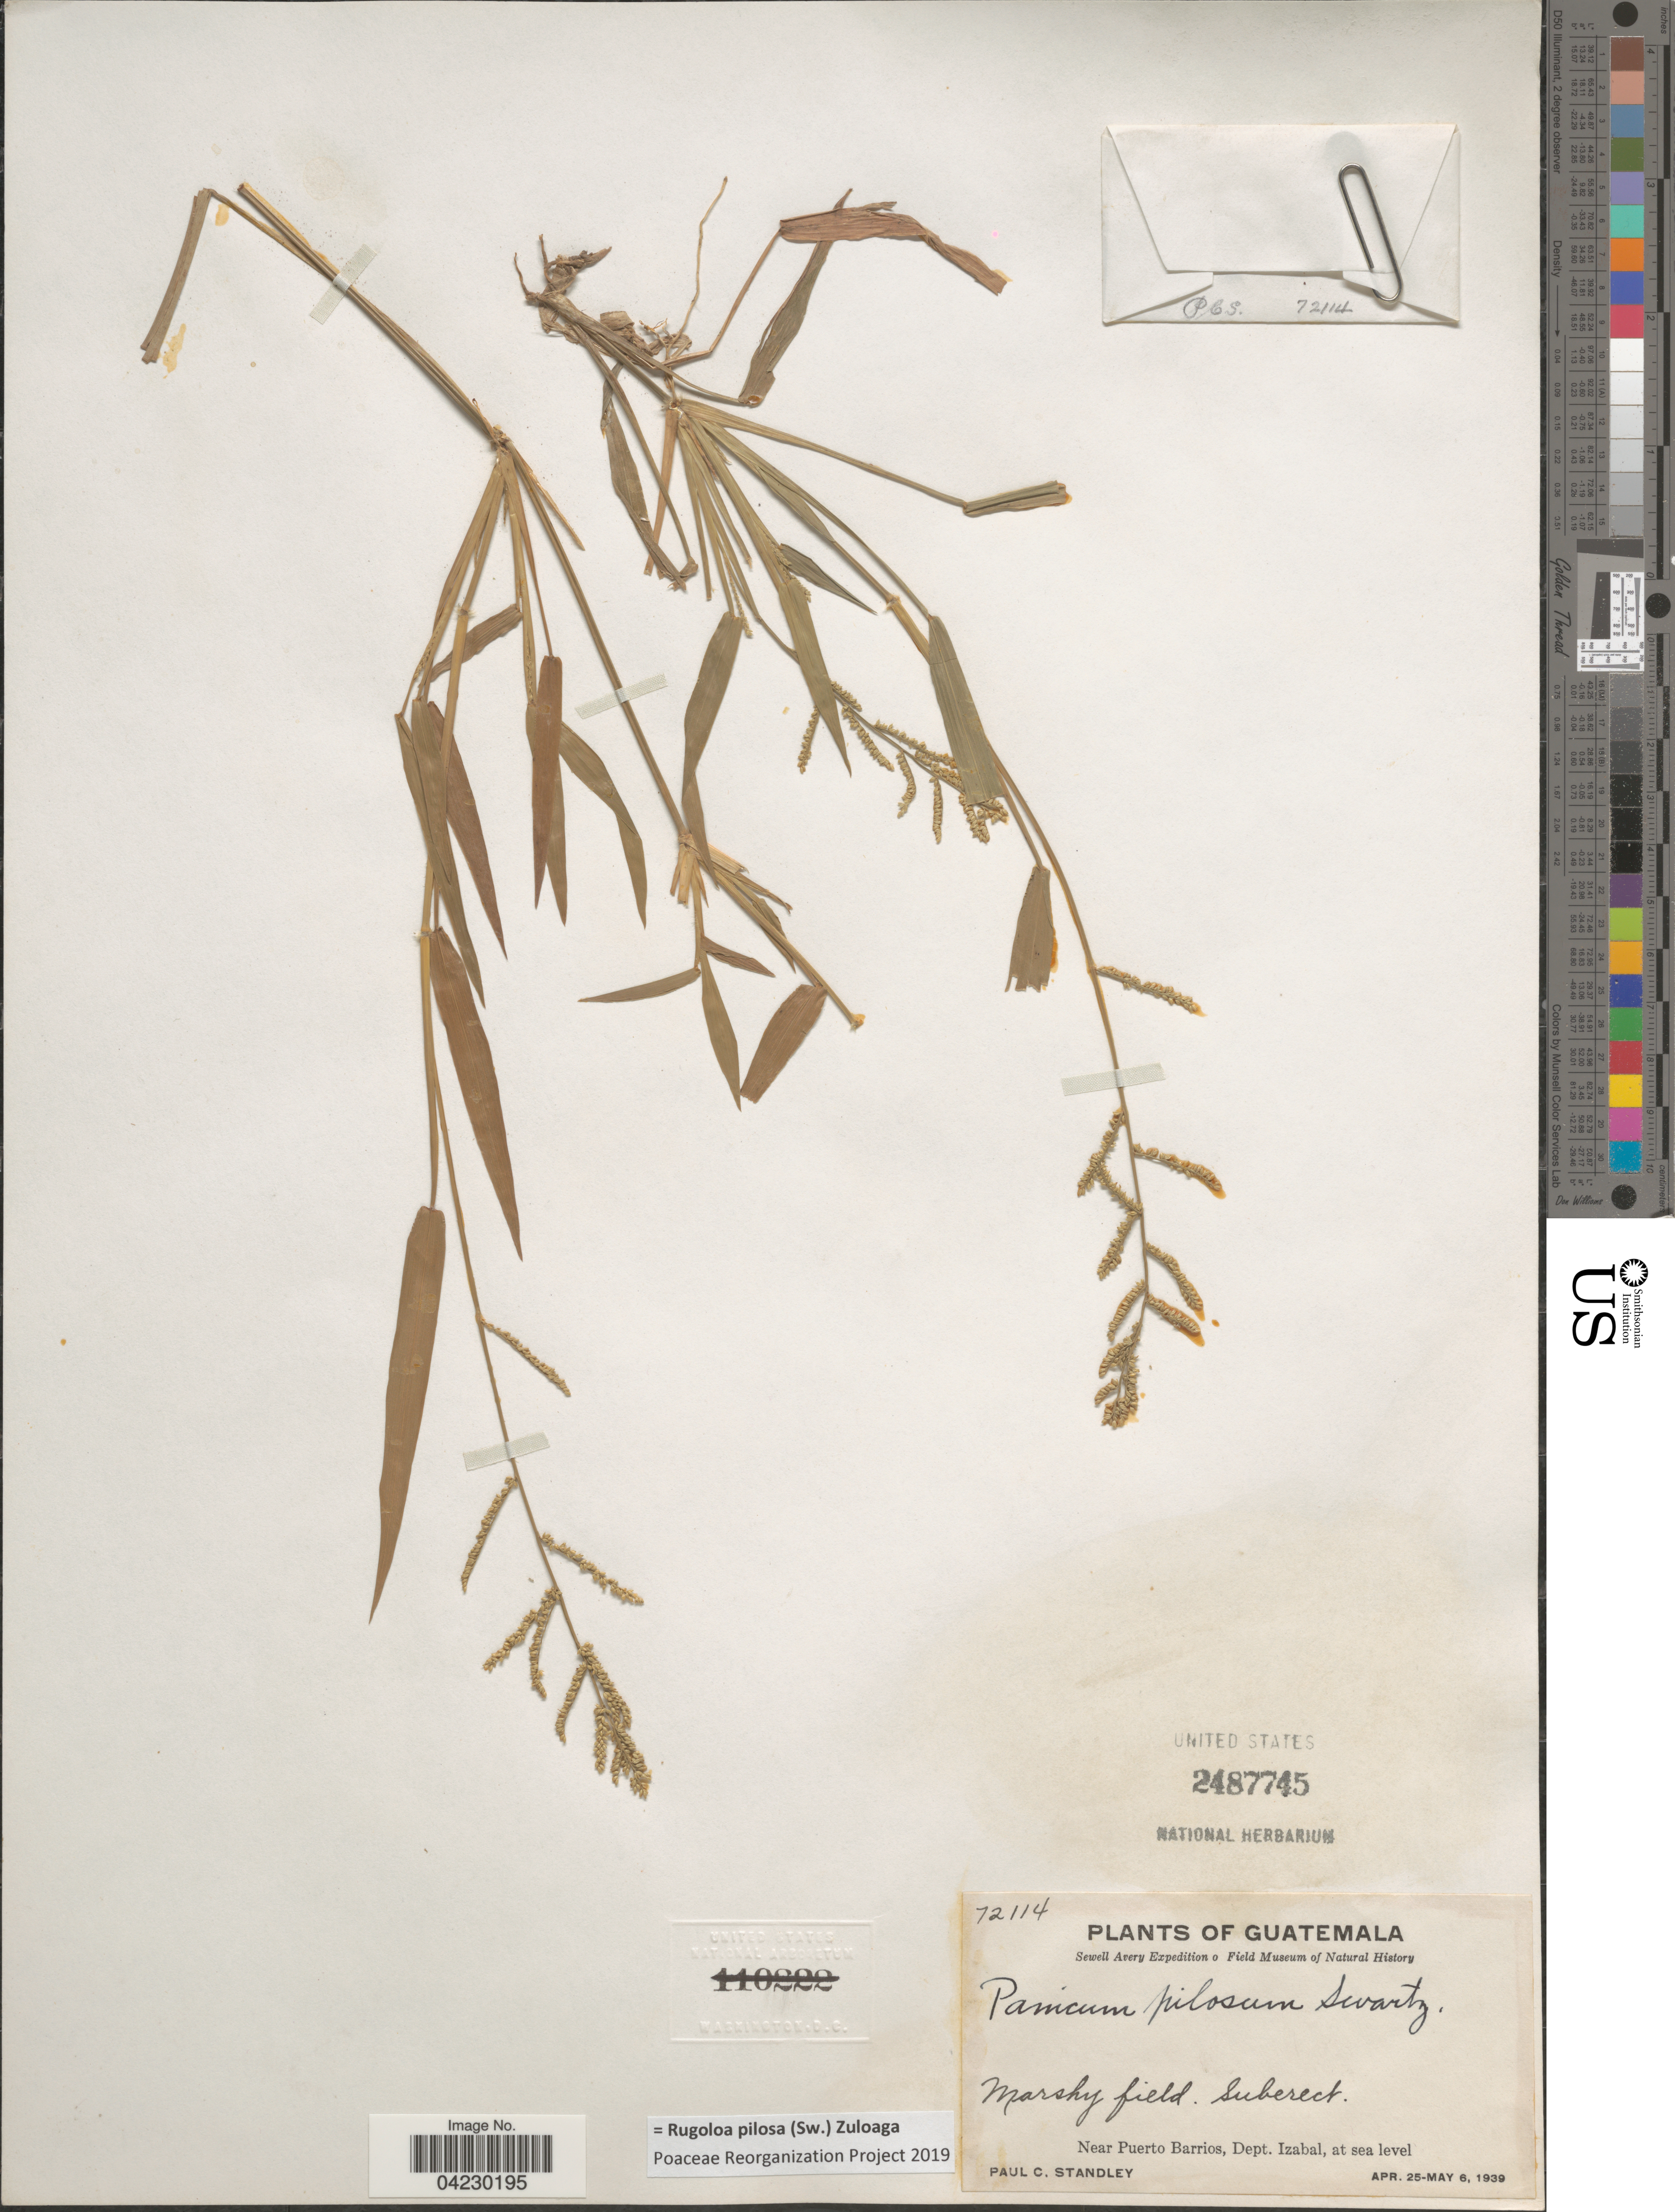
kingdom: Plantae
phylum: Tracheophyta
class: Liliopsida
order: Poales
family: Poaceae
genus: Rugoloa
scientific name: Rugoloa pilosa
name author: (Sw.) Zuloaga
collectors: P. C. Standley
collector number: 72114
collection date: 1939-04-25/1939-05-06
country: Guatemala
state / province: Izabal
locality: Sewell Avery Expedition. Marshy field. Near Puerto Barrios, Dept. Izabal.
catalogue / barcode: US 2487745